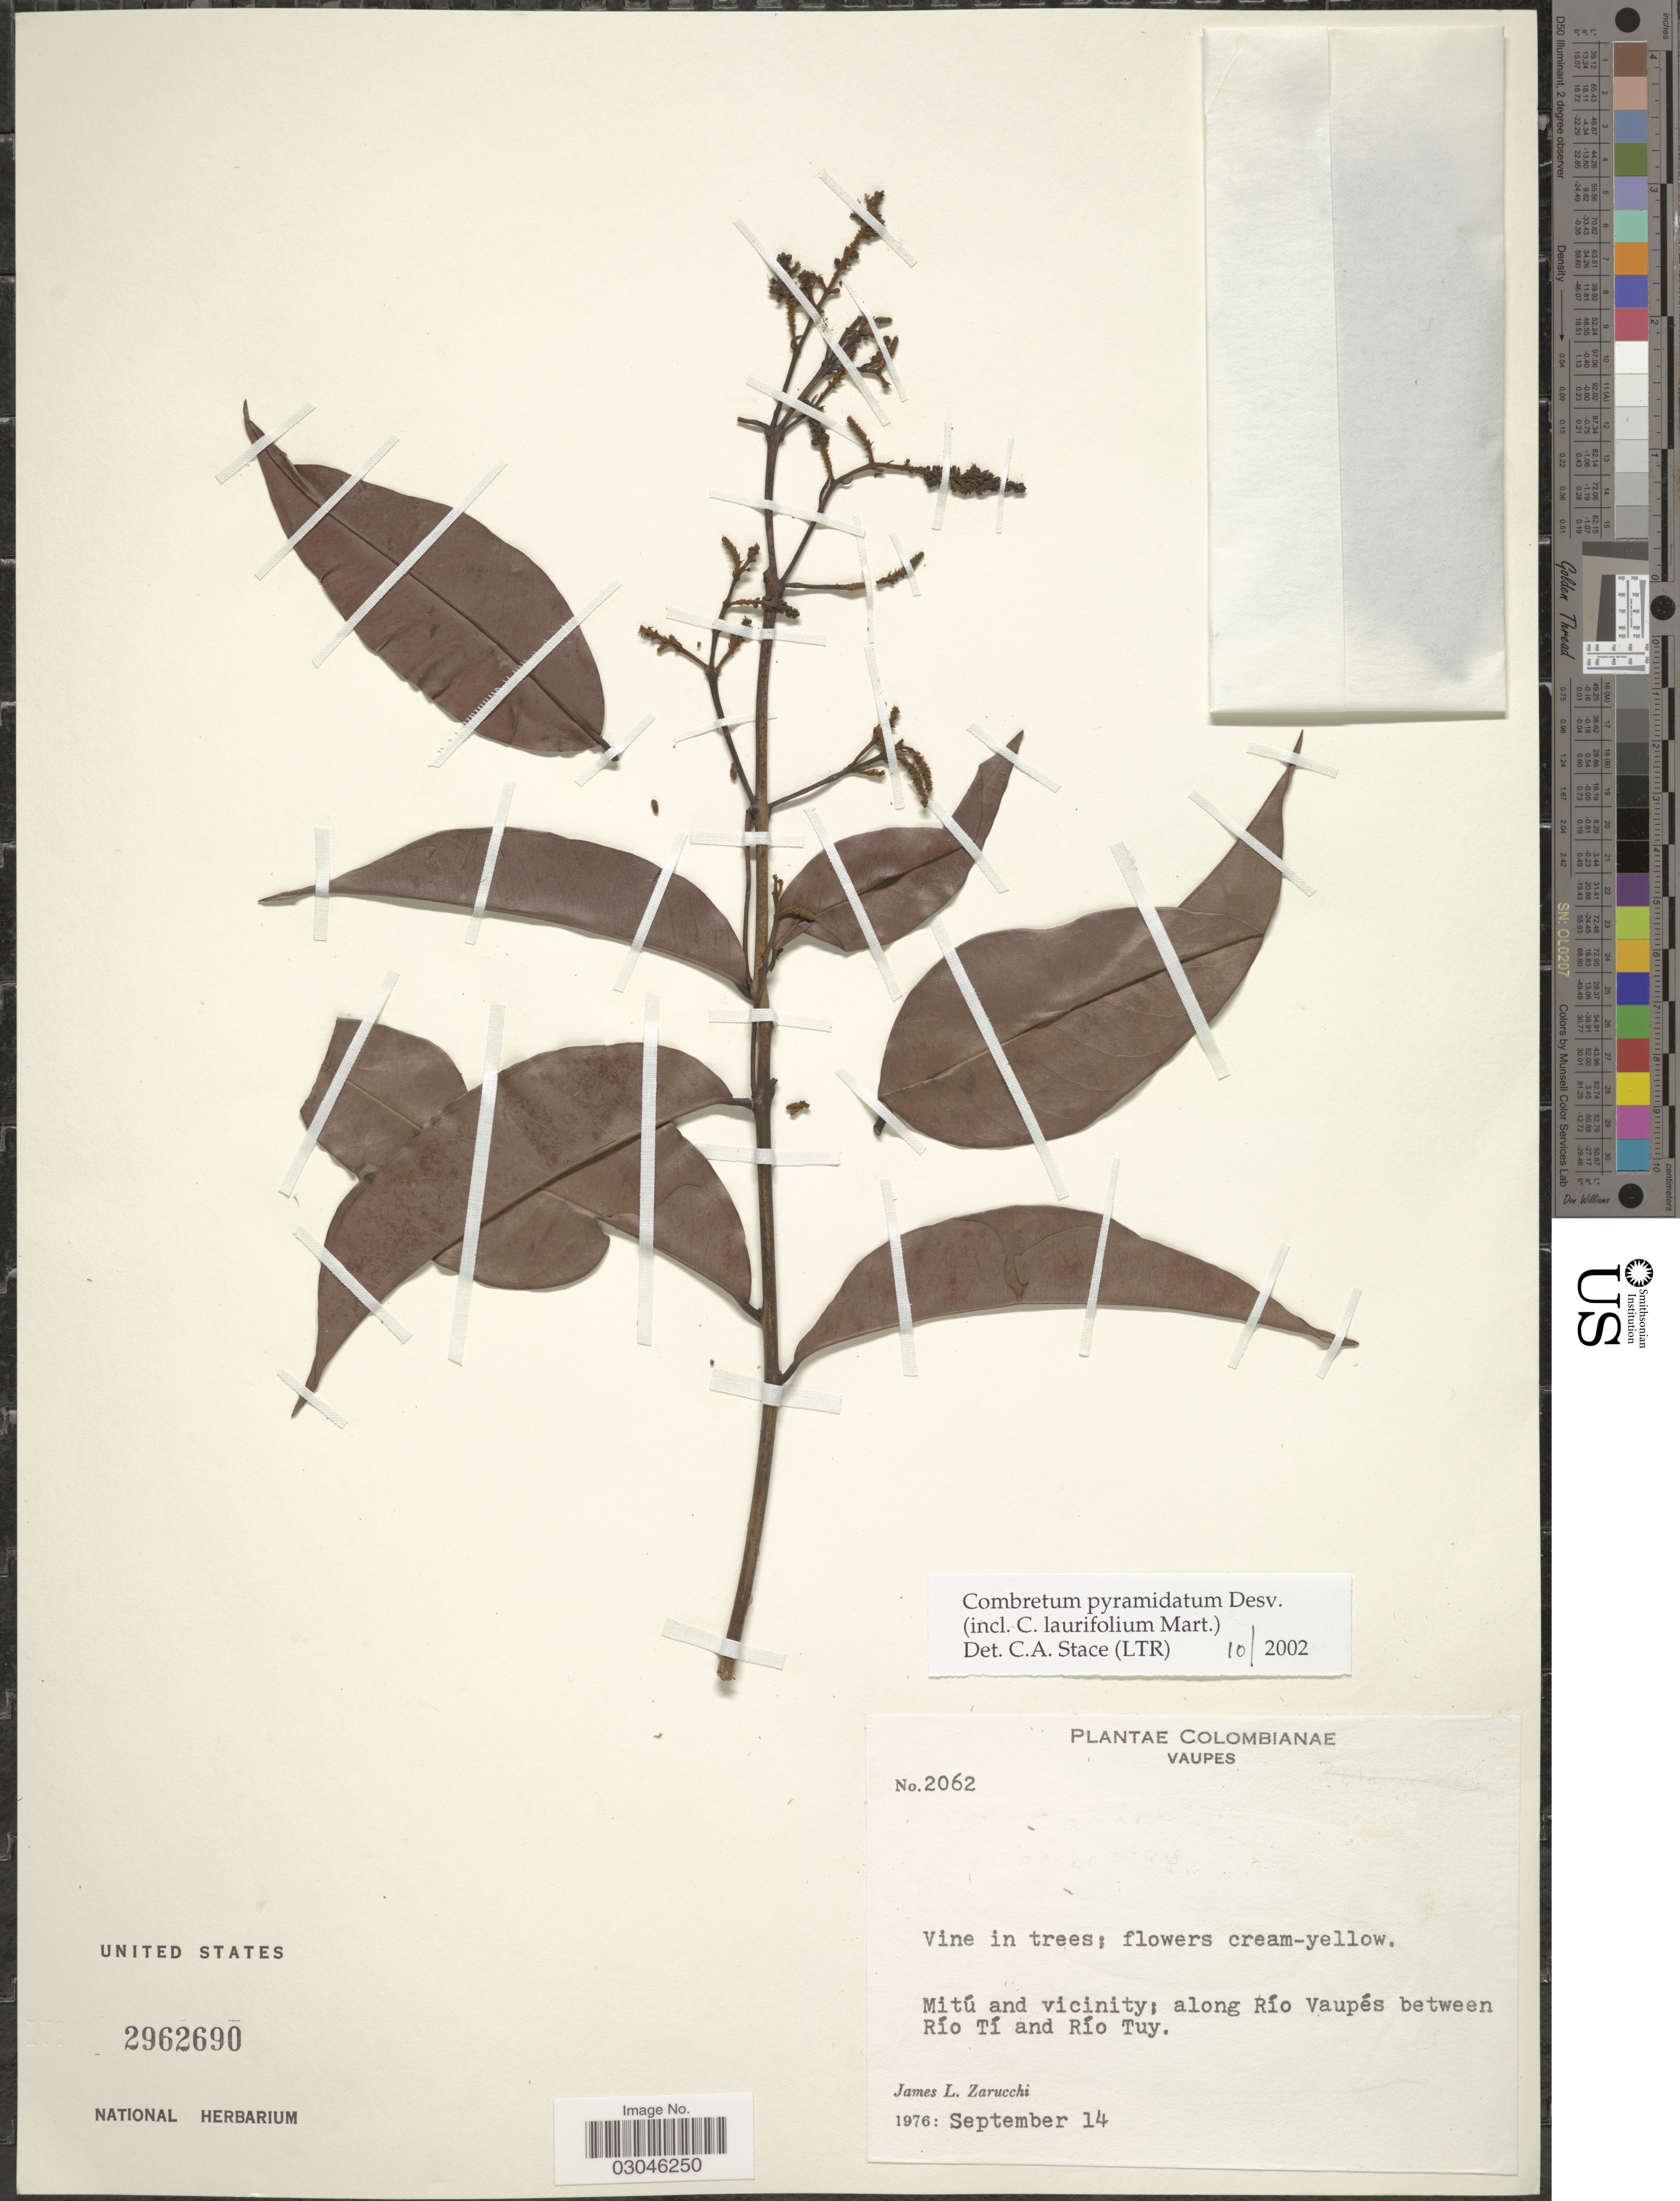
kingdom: Plantae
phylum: Tracheophyta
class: Magnoliopsida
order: Myrtales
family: Combretaceae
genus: Combretum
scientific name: Combretum pyramidatum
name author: Desv.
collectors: J. L. Zarucchi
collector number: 2062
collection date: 1976-09-14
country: Colombia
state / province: Vaupés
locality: Mitú and vicinity; along Río Vaupés between Río Tí and Río Tuy.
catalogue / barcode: US 2962690